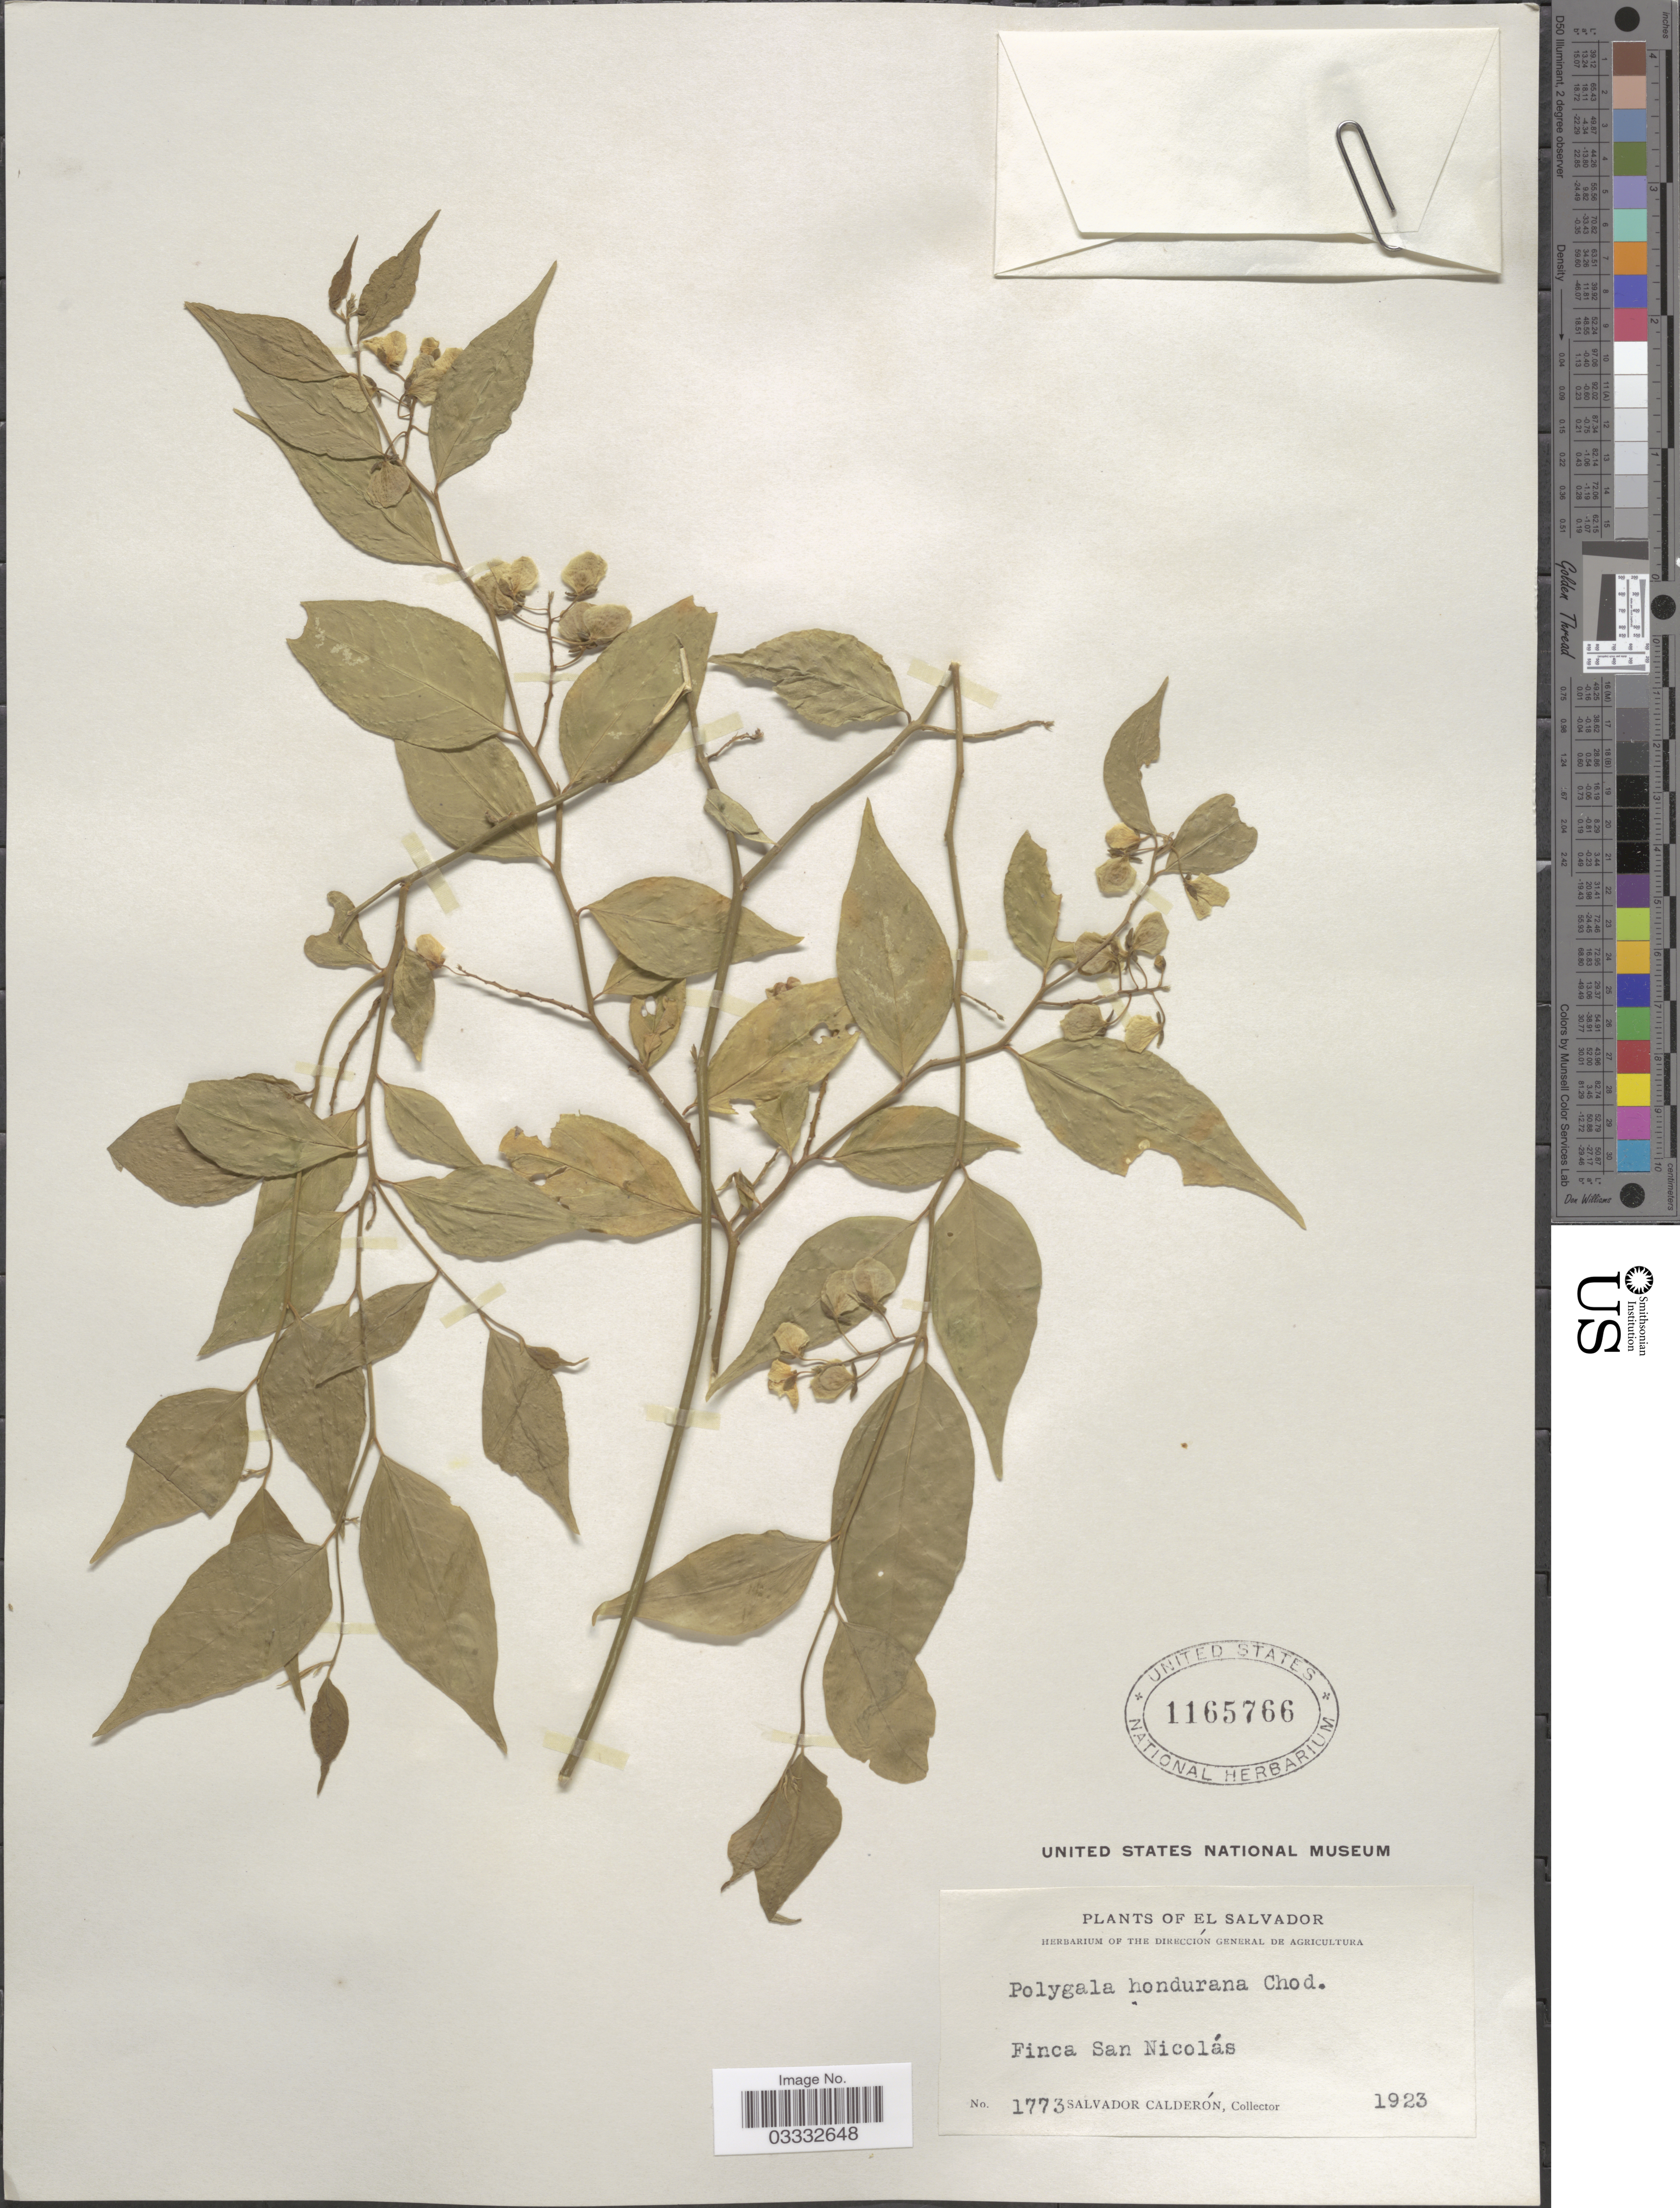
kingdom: Plantae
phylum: Tracheophyta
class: Magnoliopsida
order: Fabales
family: Polygalaceae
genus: Asemeia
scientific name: Asemeia hondurana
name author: (Chodat) J.F.B. Pastore & J.R. Abbott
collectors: S. Calderón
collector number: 1773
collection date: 1923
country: El Salvador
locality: Finca San Nicolás.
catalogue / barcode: US 1165766